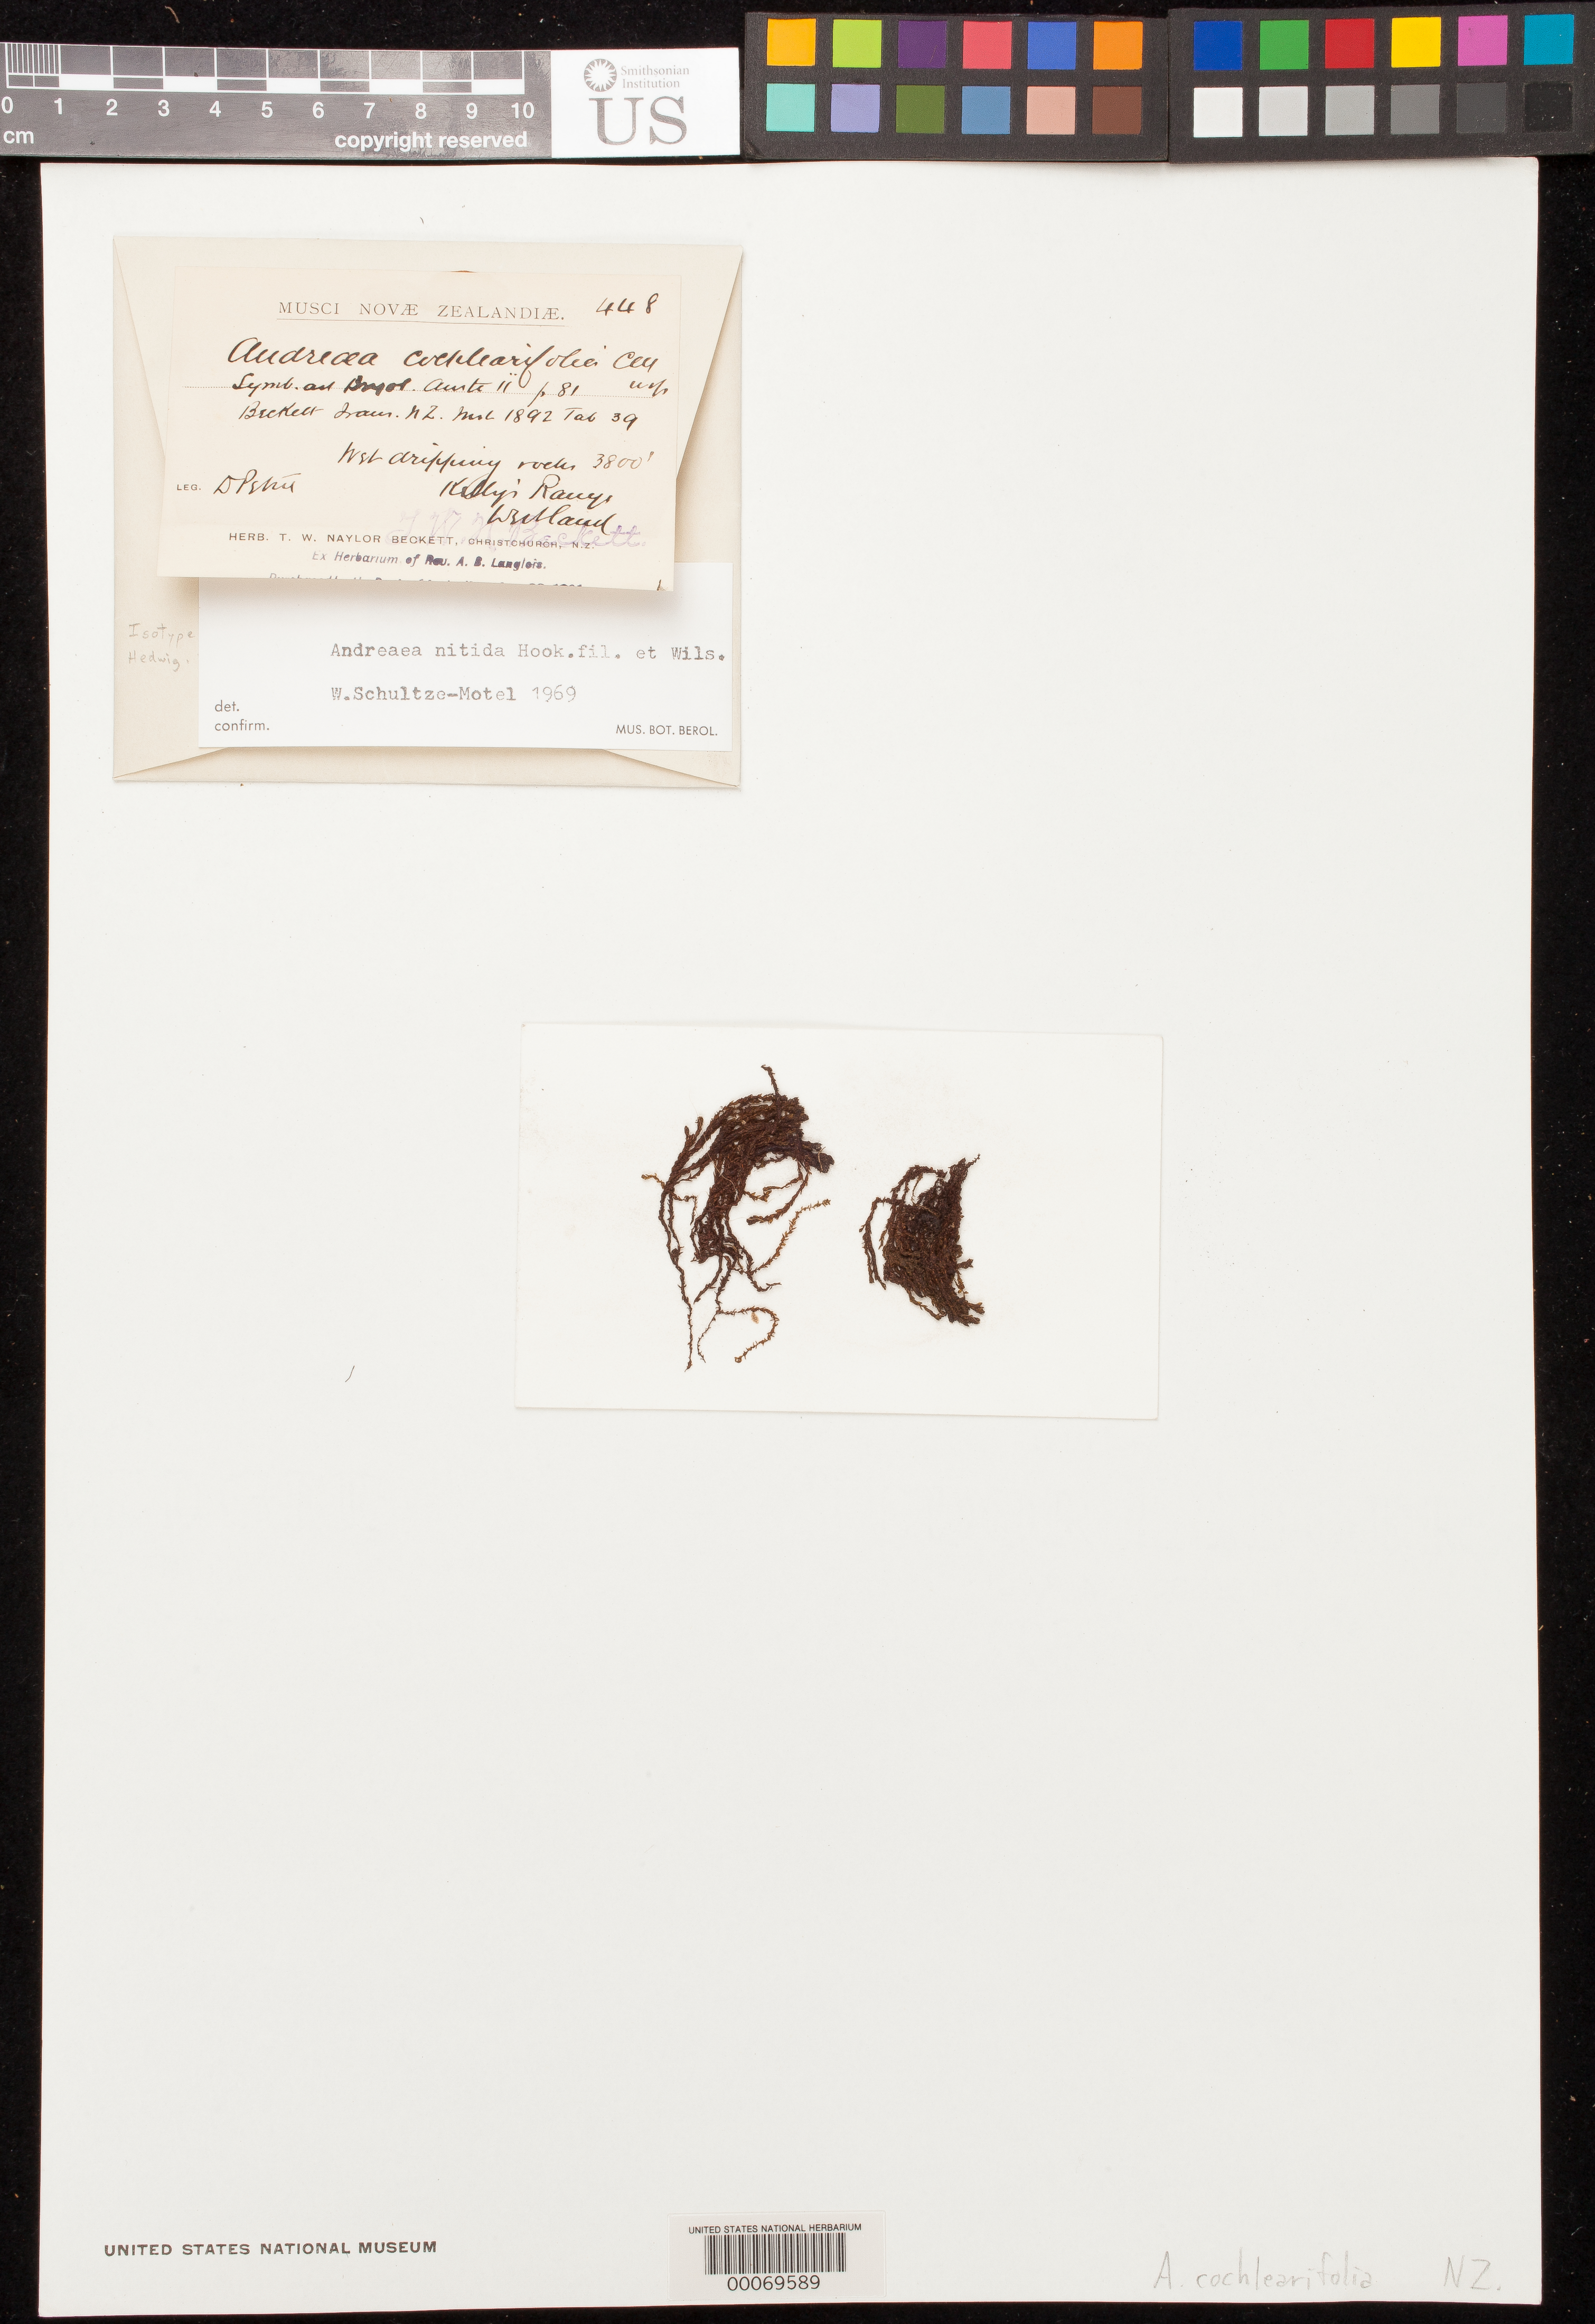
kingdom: Plantae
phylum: Bryophyta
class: Andreaeopsida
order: Andreaeales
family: Andreaeaceae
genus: Andreaea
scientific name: Andreaea cochlearifolia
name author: Müll. Hal.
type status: Isotype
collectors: T. Beckett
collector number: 448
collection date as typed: Jan 1890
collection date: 1890-01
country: New Zealand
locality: Olago, Mt. Bonpland.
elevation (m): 1158